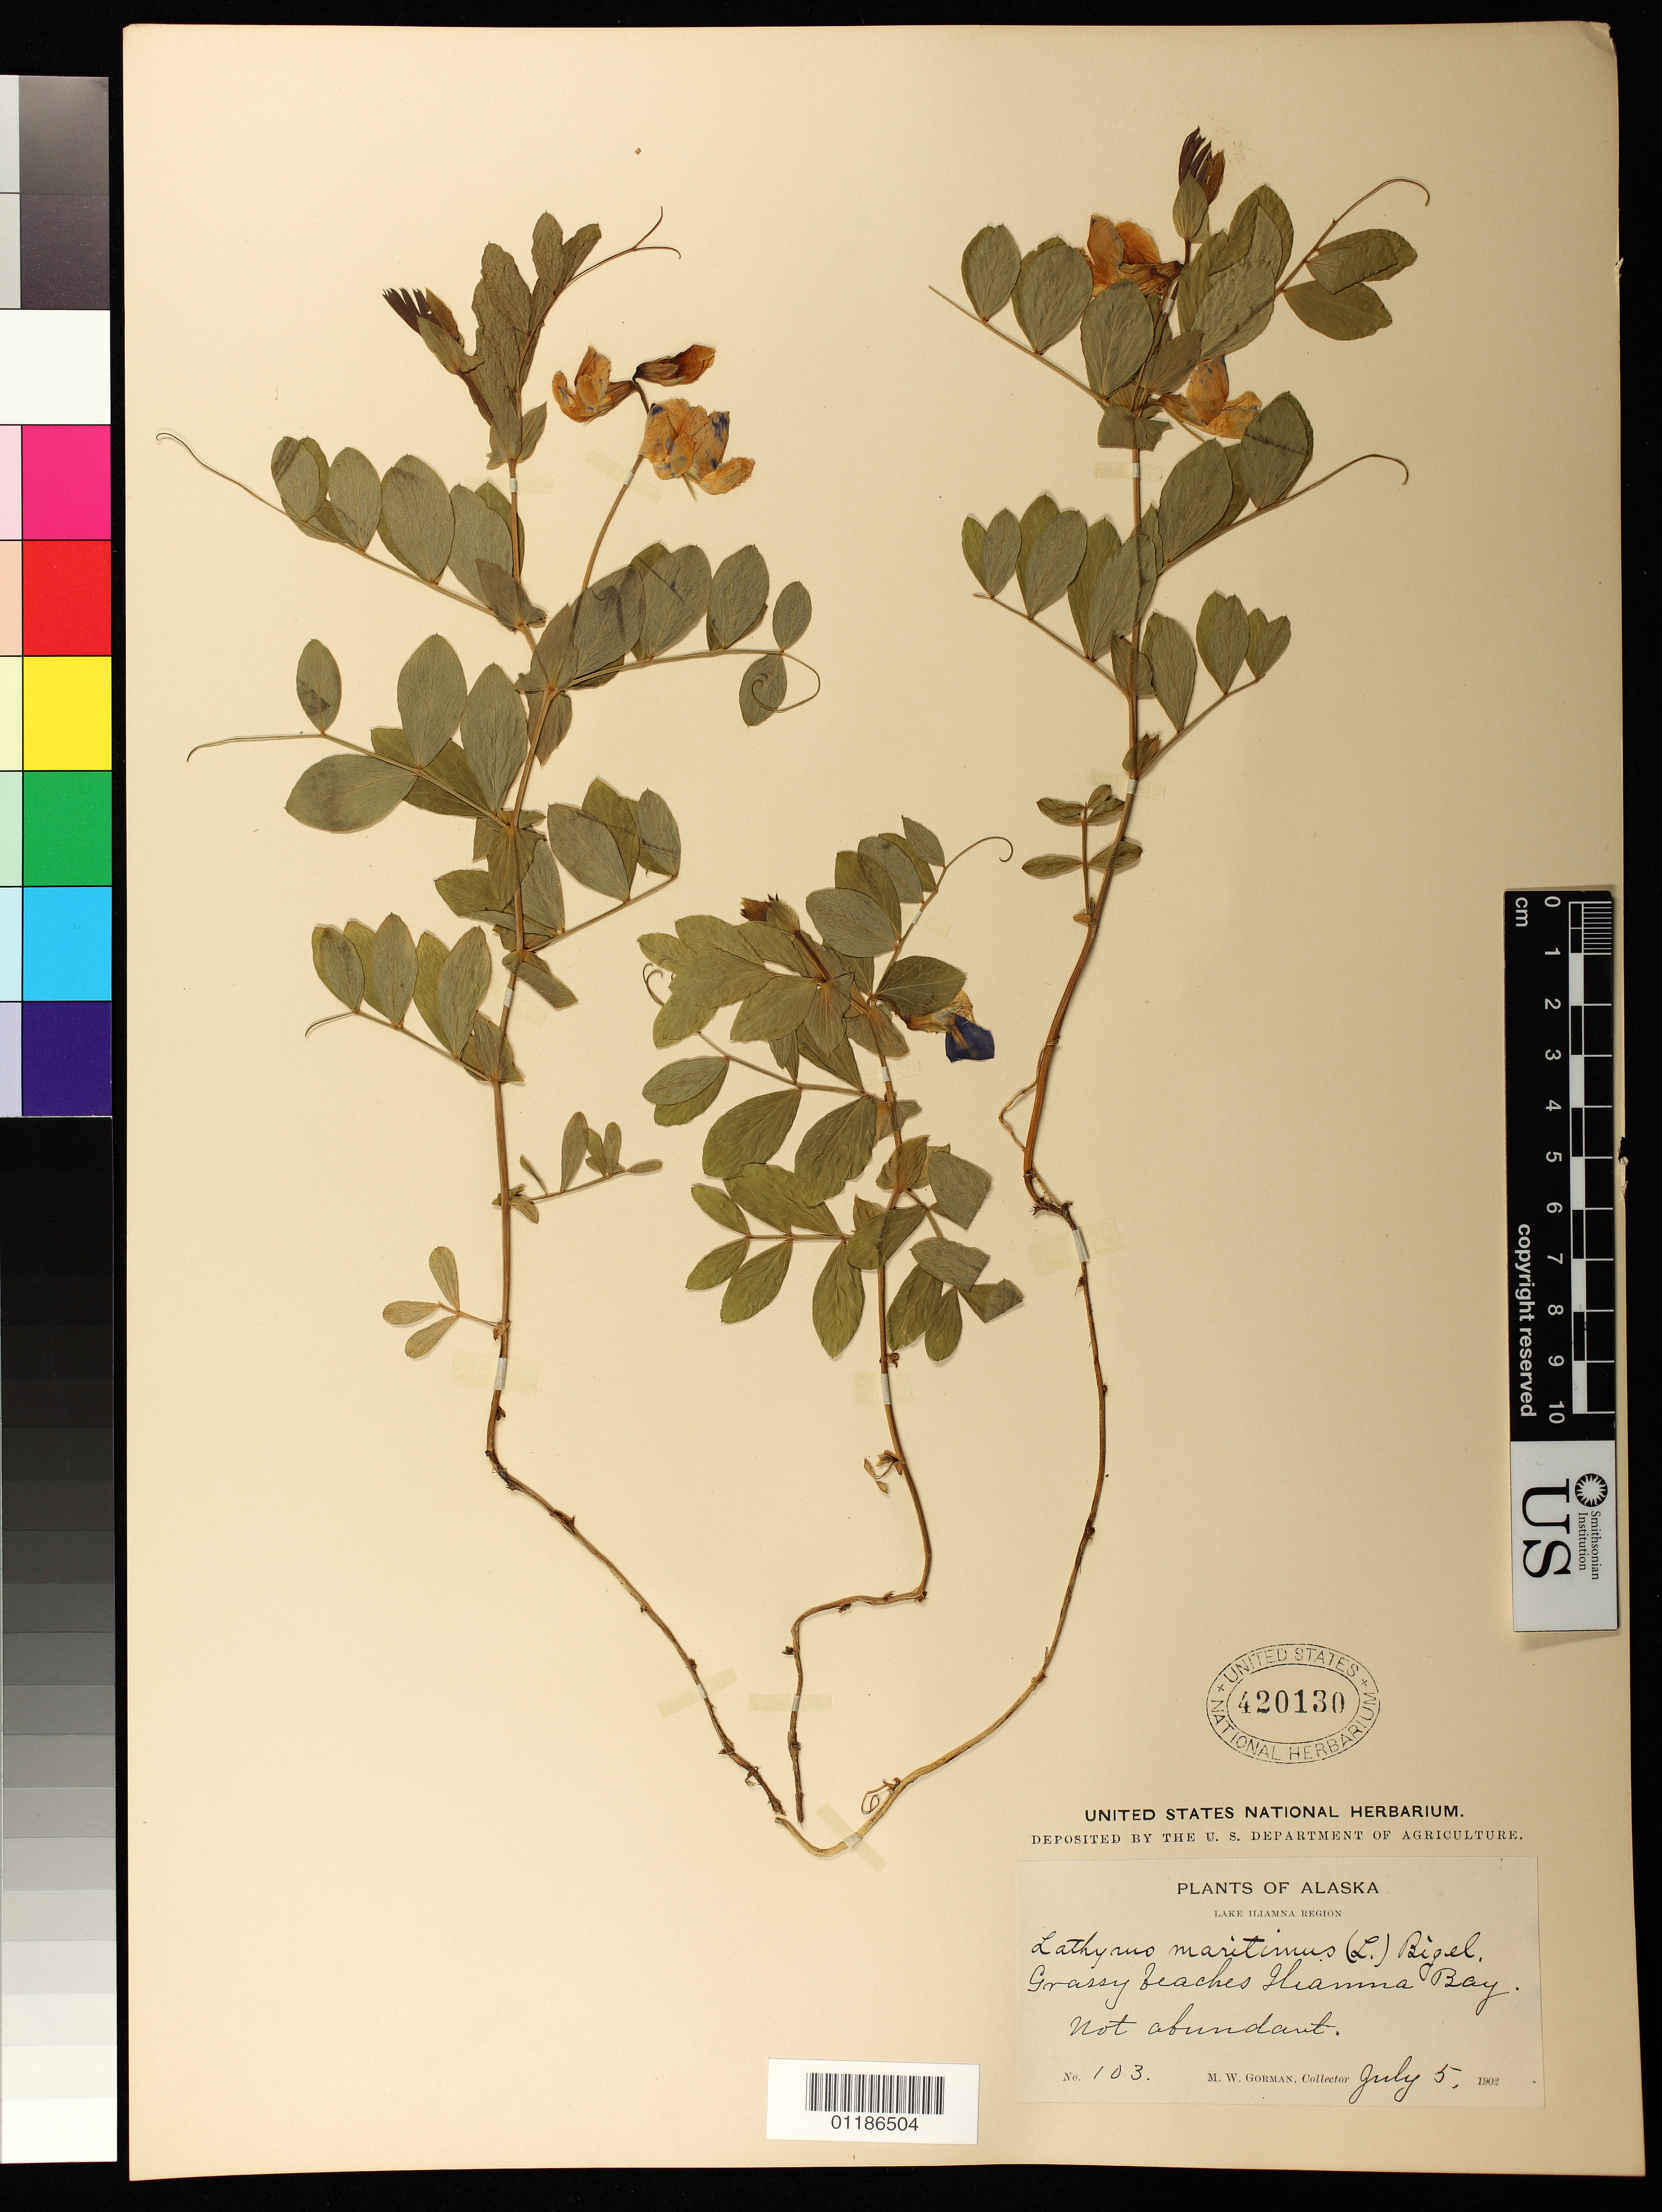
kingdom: Plantae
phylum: Tracheophyta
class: Magnoliopsida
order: Fabales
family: Fabaceae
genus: Lathyrus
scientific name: Lathyrus japonicus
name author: Willd.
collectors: M. W. Gorman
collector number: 103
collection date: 1902-07-05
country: United States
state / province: Alaska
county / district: Lake and Peninsula Borough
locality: Grassy Beaches Iliamna Bay.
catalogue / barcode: US 420130